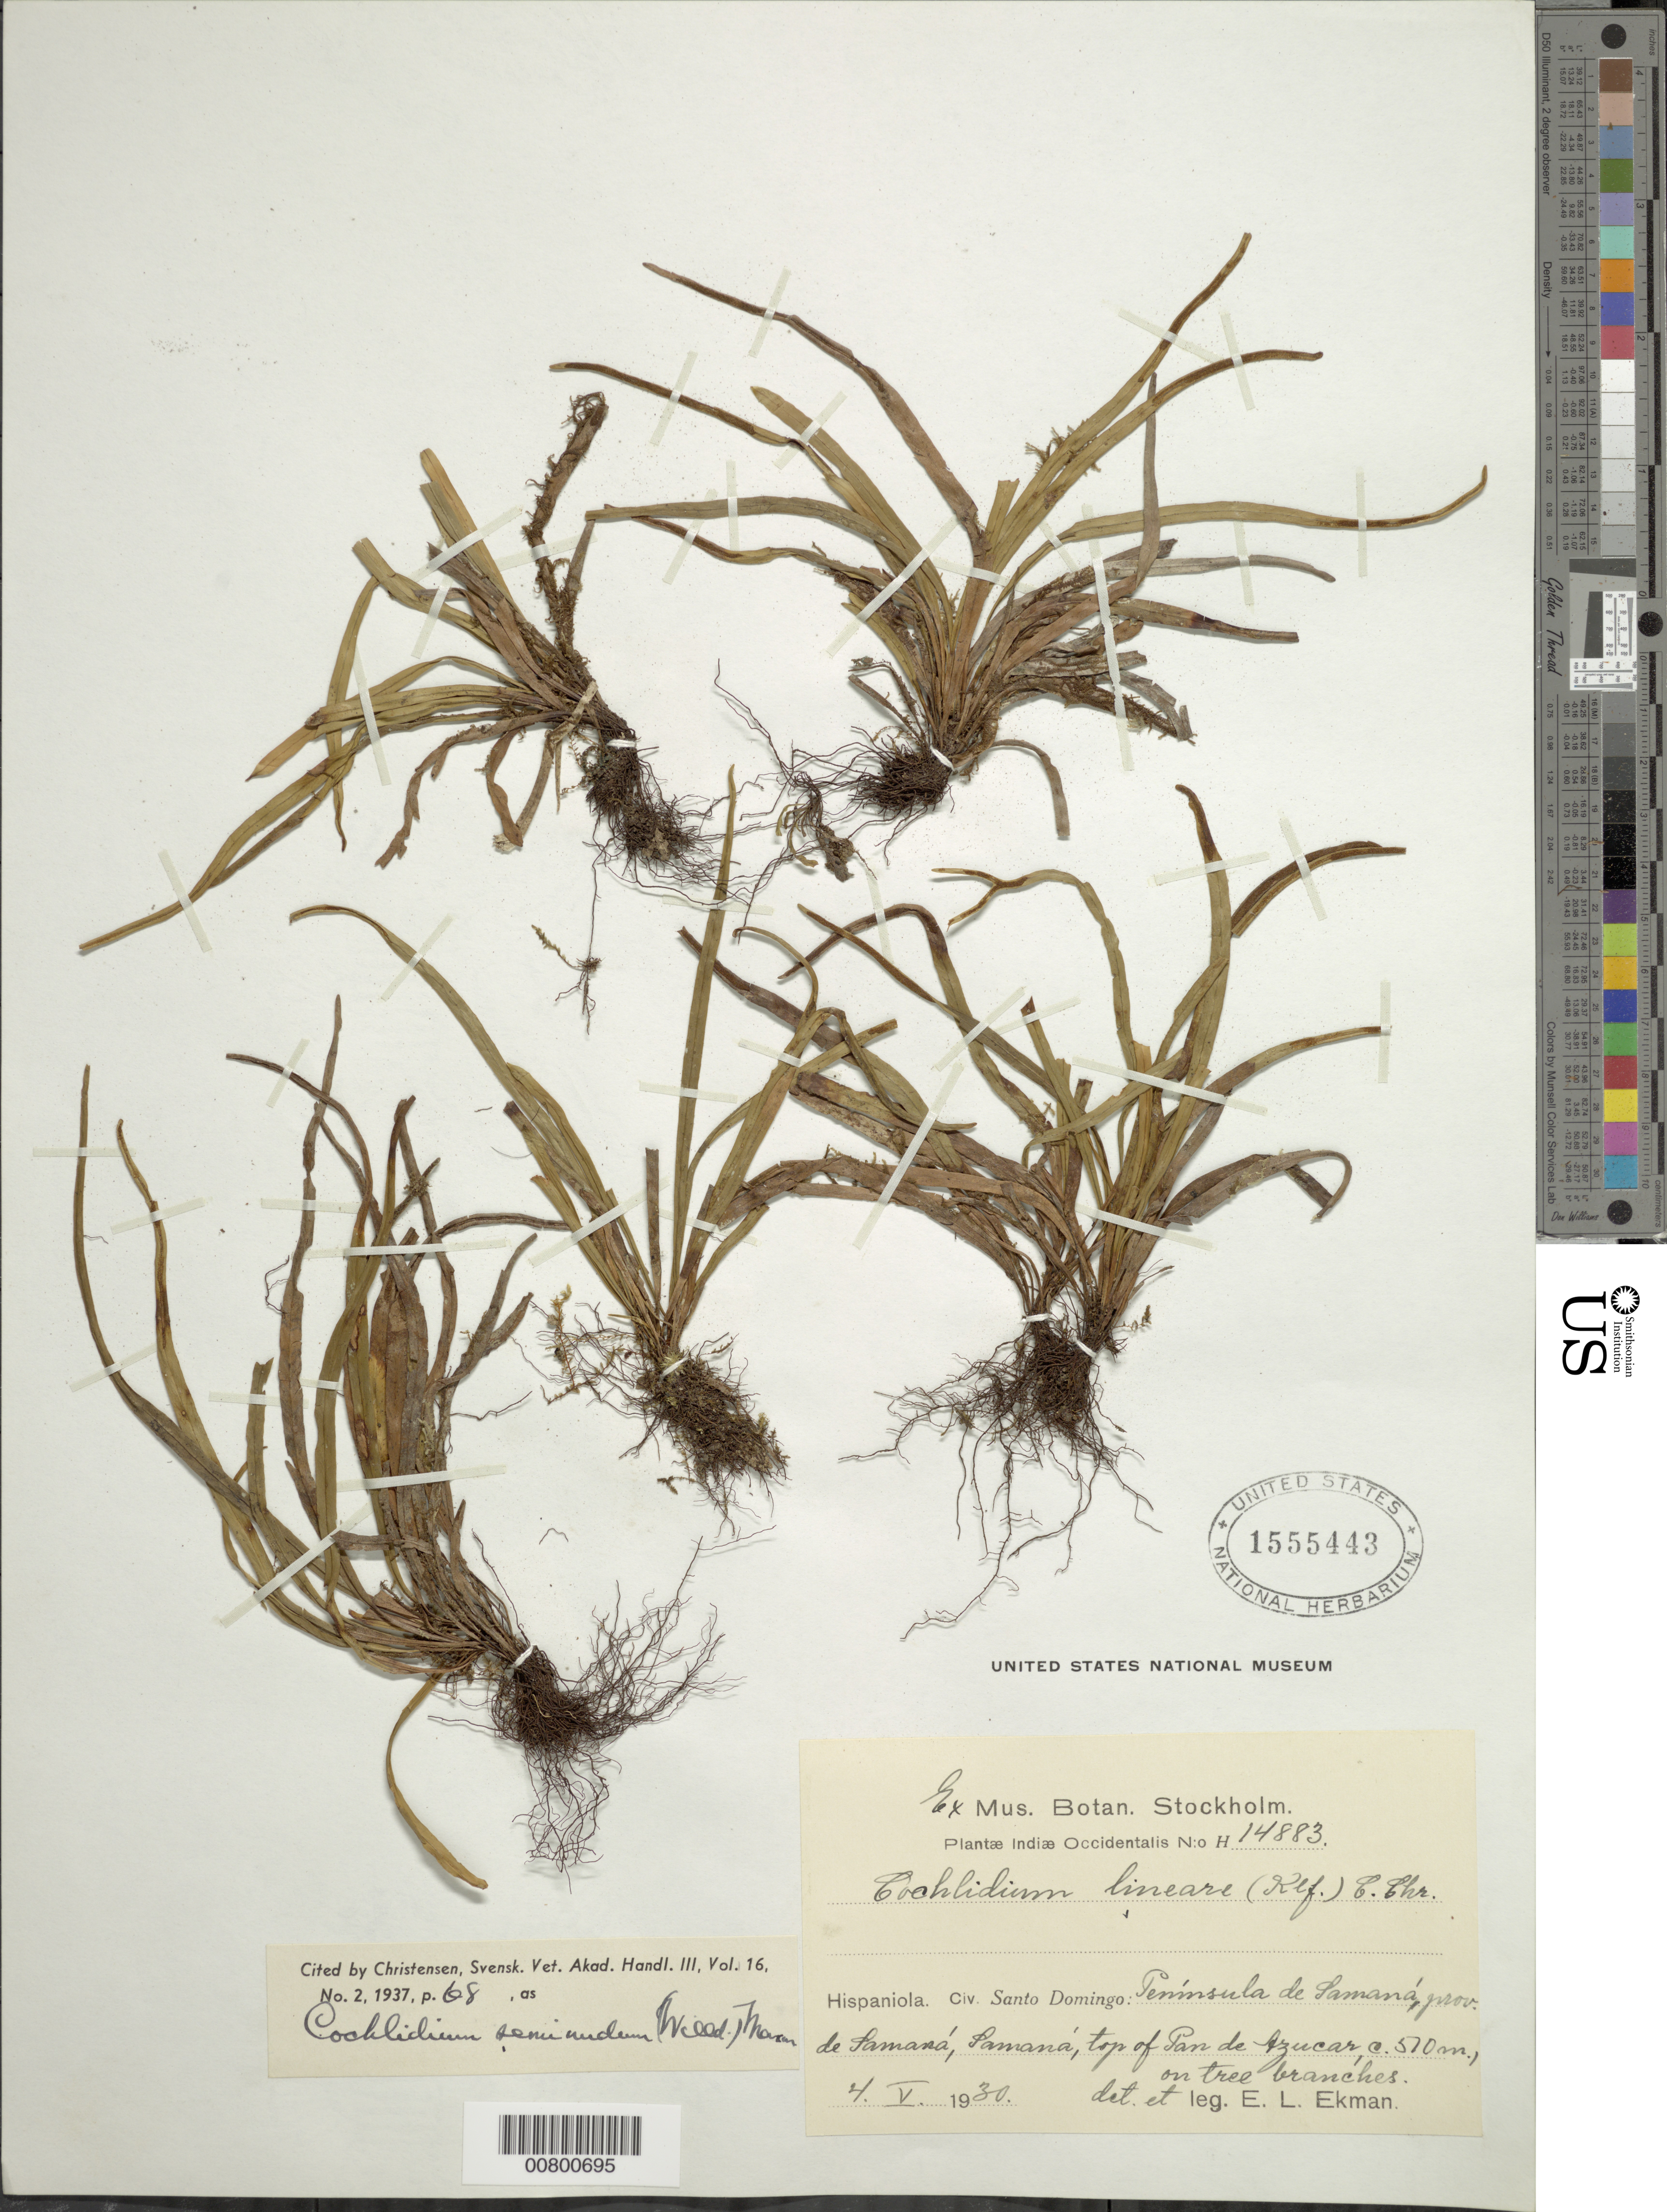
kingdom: Plantae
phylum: Tracheophyta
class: Polypodiopsida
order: Polypodiales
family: Polypodiaceae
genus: Cochlidium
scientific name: Cochlidium seminudum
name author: (Willd.) Maxon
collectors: E. L. Ekman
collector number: H 14883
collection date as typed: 04 May 1930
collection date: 1930-05-04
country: Dominican Republic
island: Hispaniola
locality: Samaná Peninsula, Pan de Azúcar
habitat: On tree branches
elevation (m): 510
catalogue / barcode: US 1555443